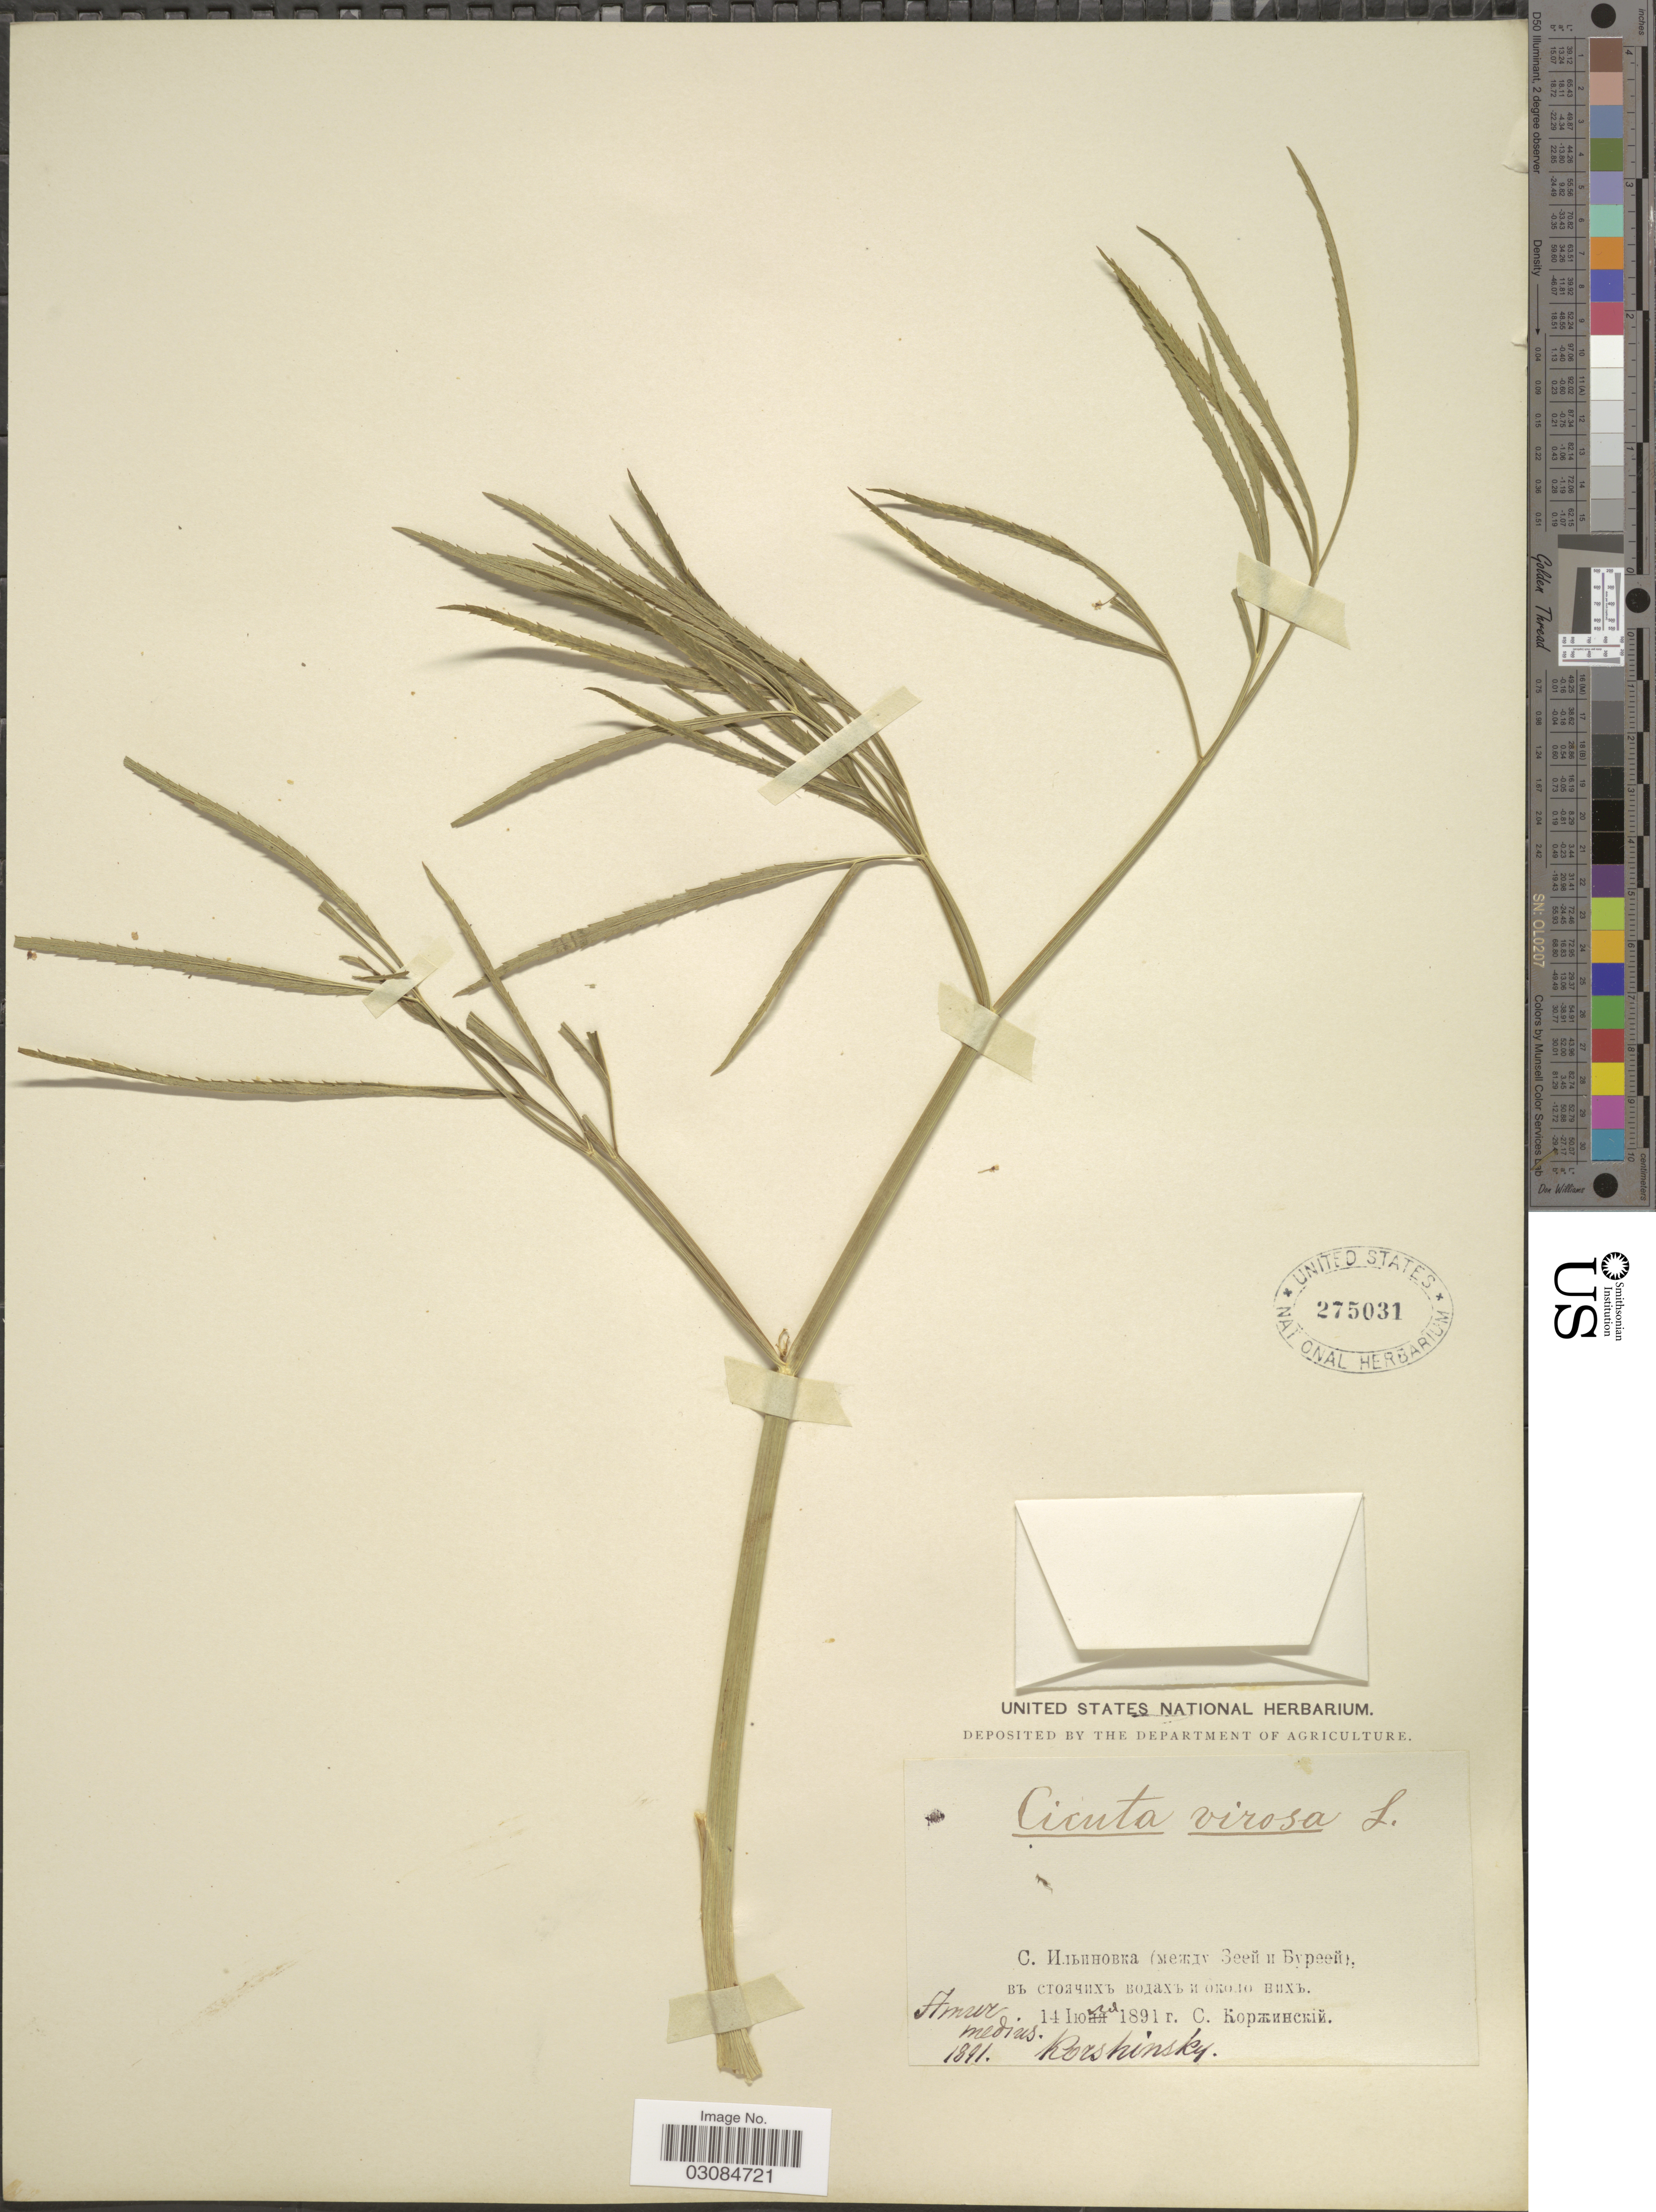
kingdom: Plantae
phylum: Tracheophyta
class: Magnoliopsida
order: Apiales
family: Apiaceae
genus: Cicuta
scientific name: Cicuta virosa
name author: L.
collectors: Korshinsky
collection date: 1891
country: Russian Federation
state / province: Amur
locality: Amur medius.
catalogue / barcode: US 275031